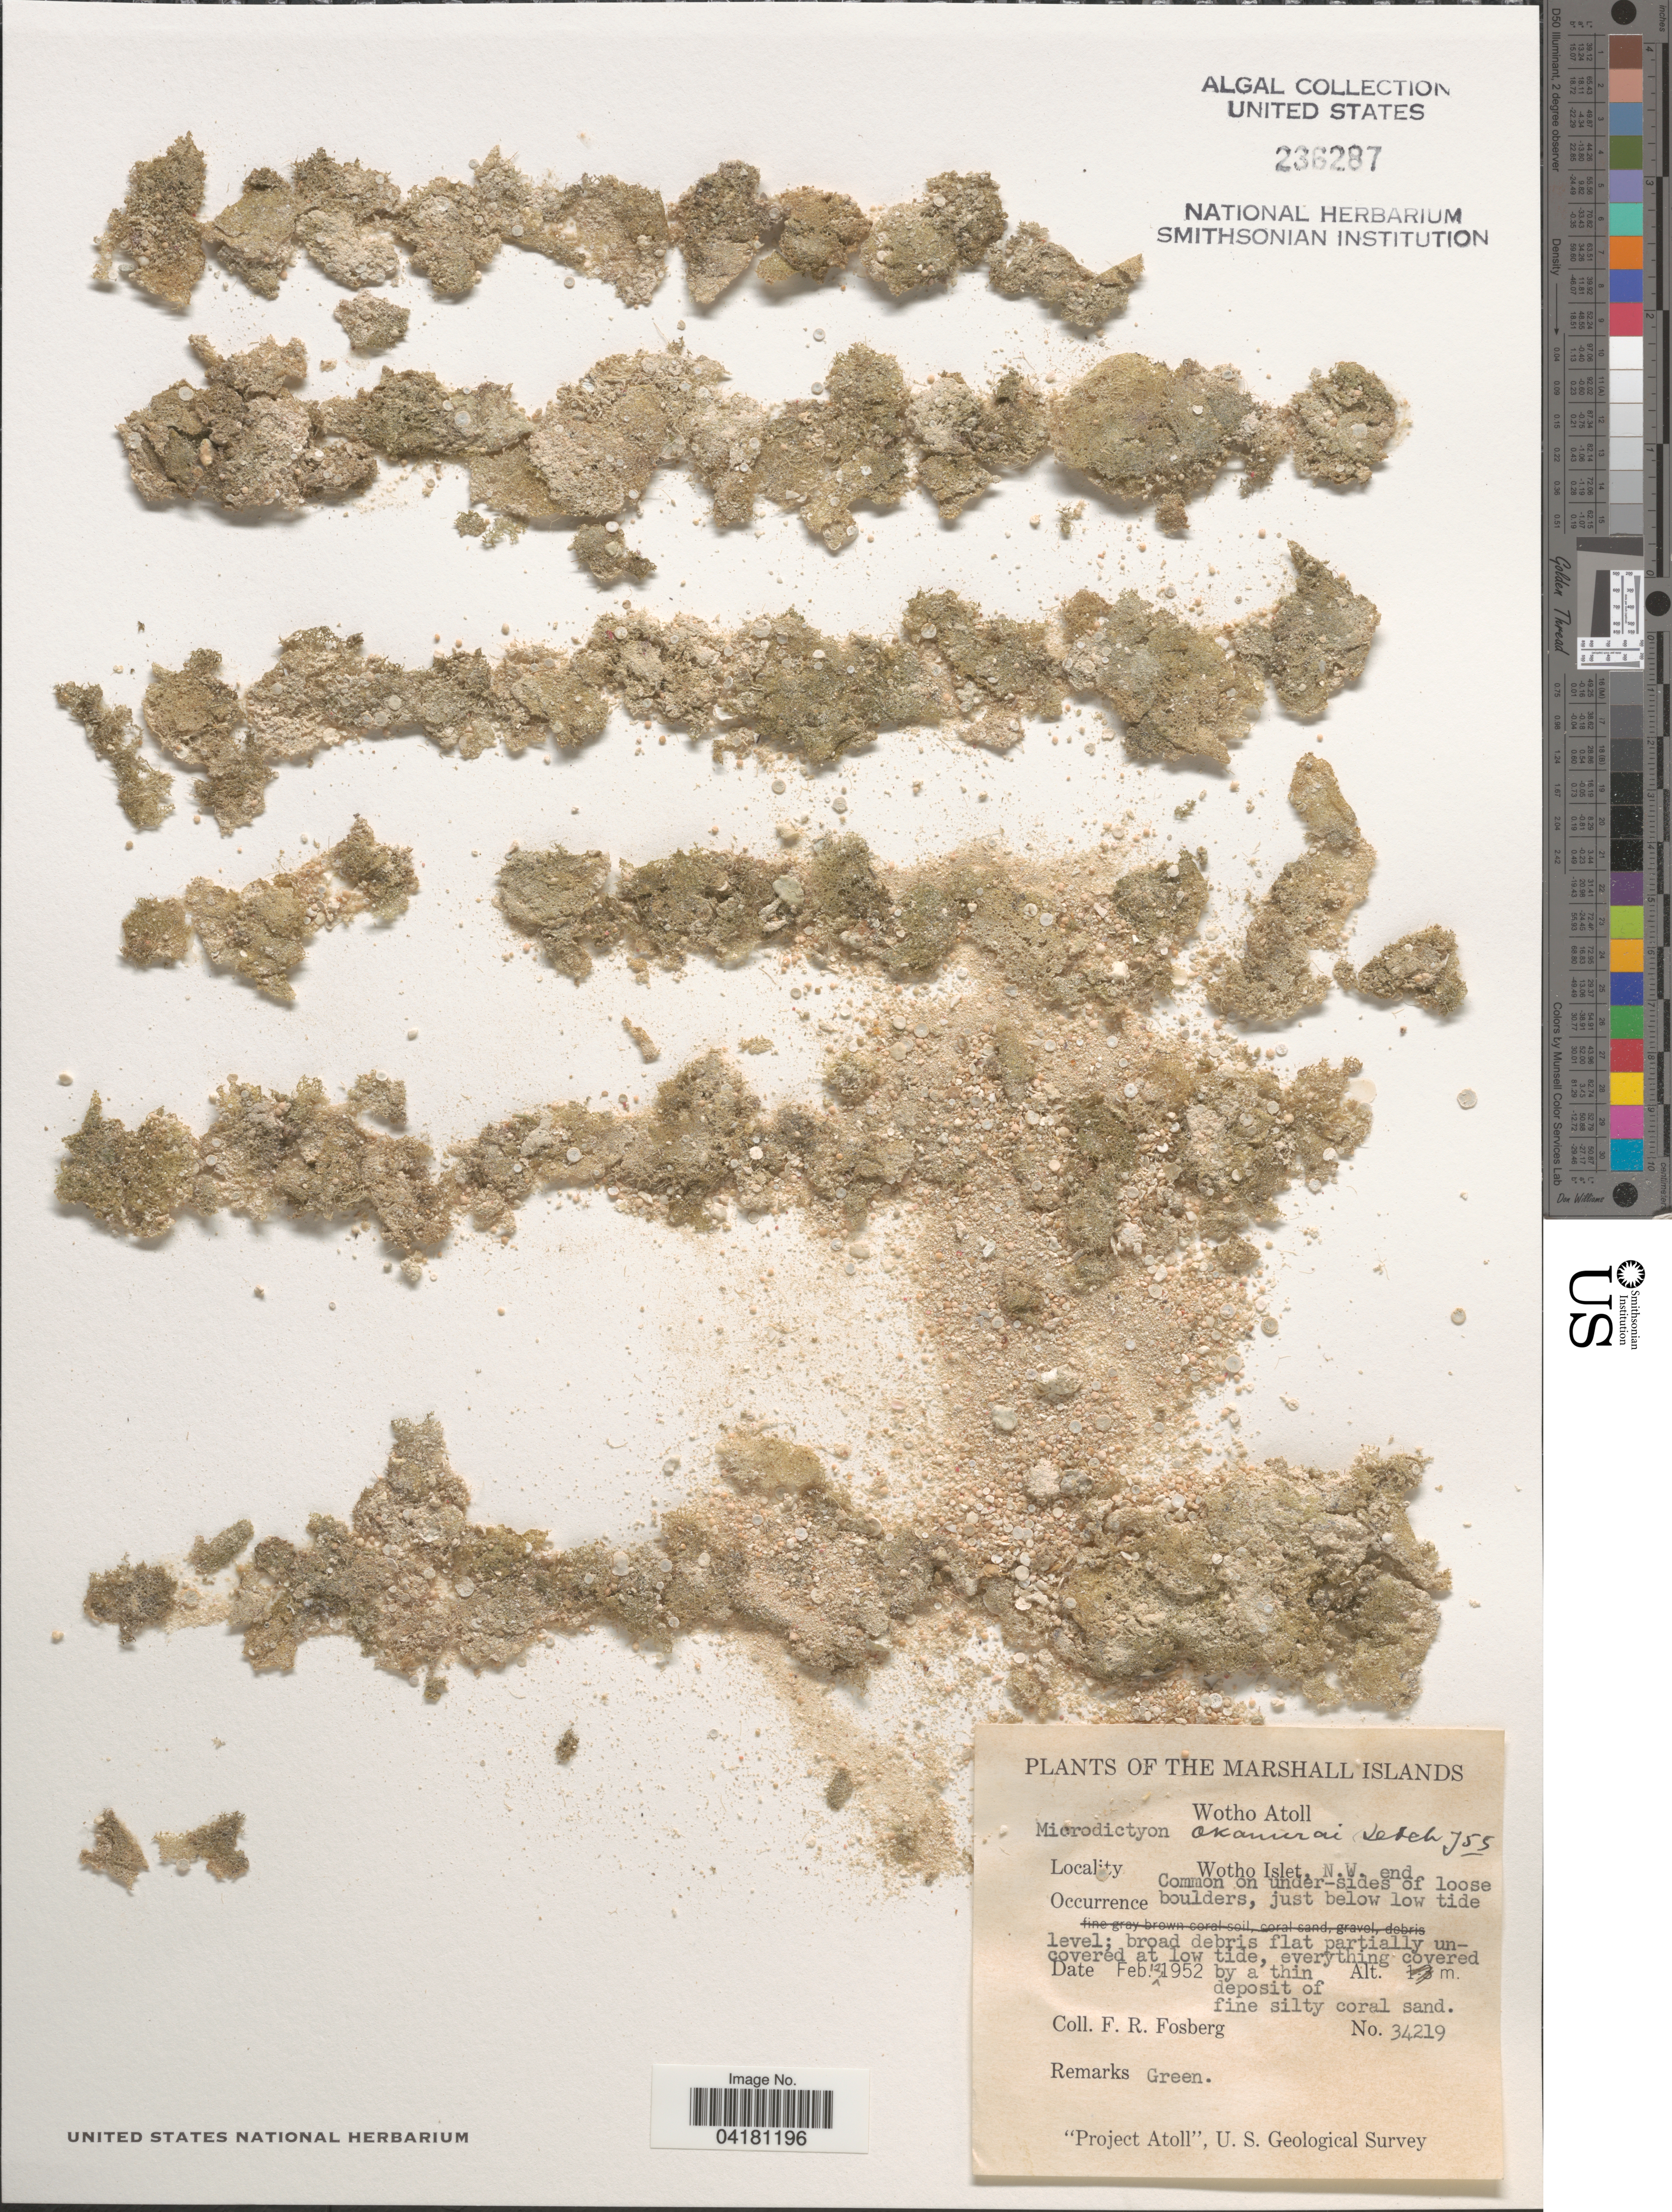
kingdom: Plantae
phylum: Chlorophyta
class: Ulvophyceae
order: Cladophorales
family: Anadyomenaceae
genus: Microdictyon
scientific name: Microdictyon okamurae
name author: Setch.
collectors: F. R. Fosberg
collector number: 34219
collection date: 1952-02-12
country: Marshall Islands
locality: Wotho Atoll. Wotho Islet, N.W. end. "Project Atoll", U. S. Geological Survey.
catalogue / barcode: US 236287